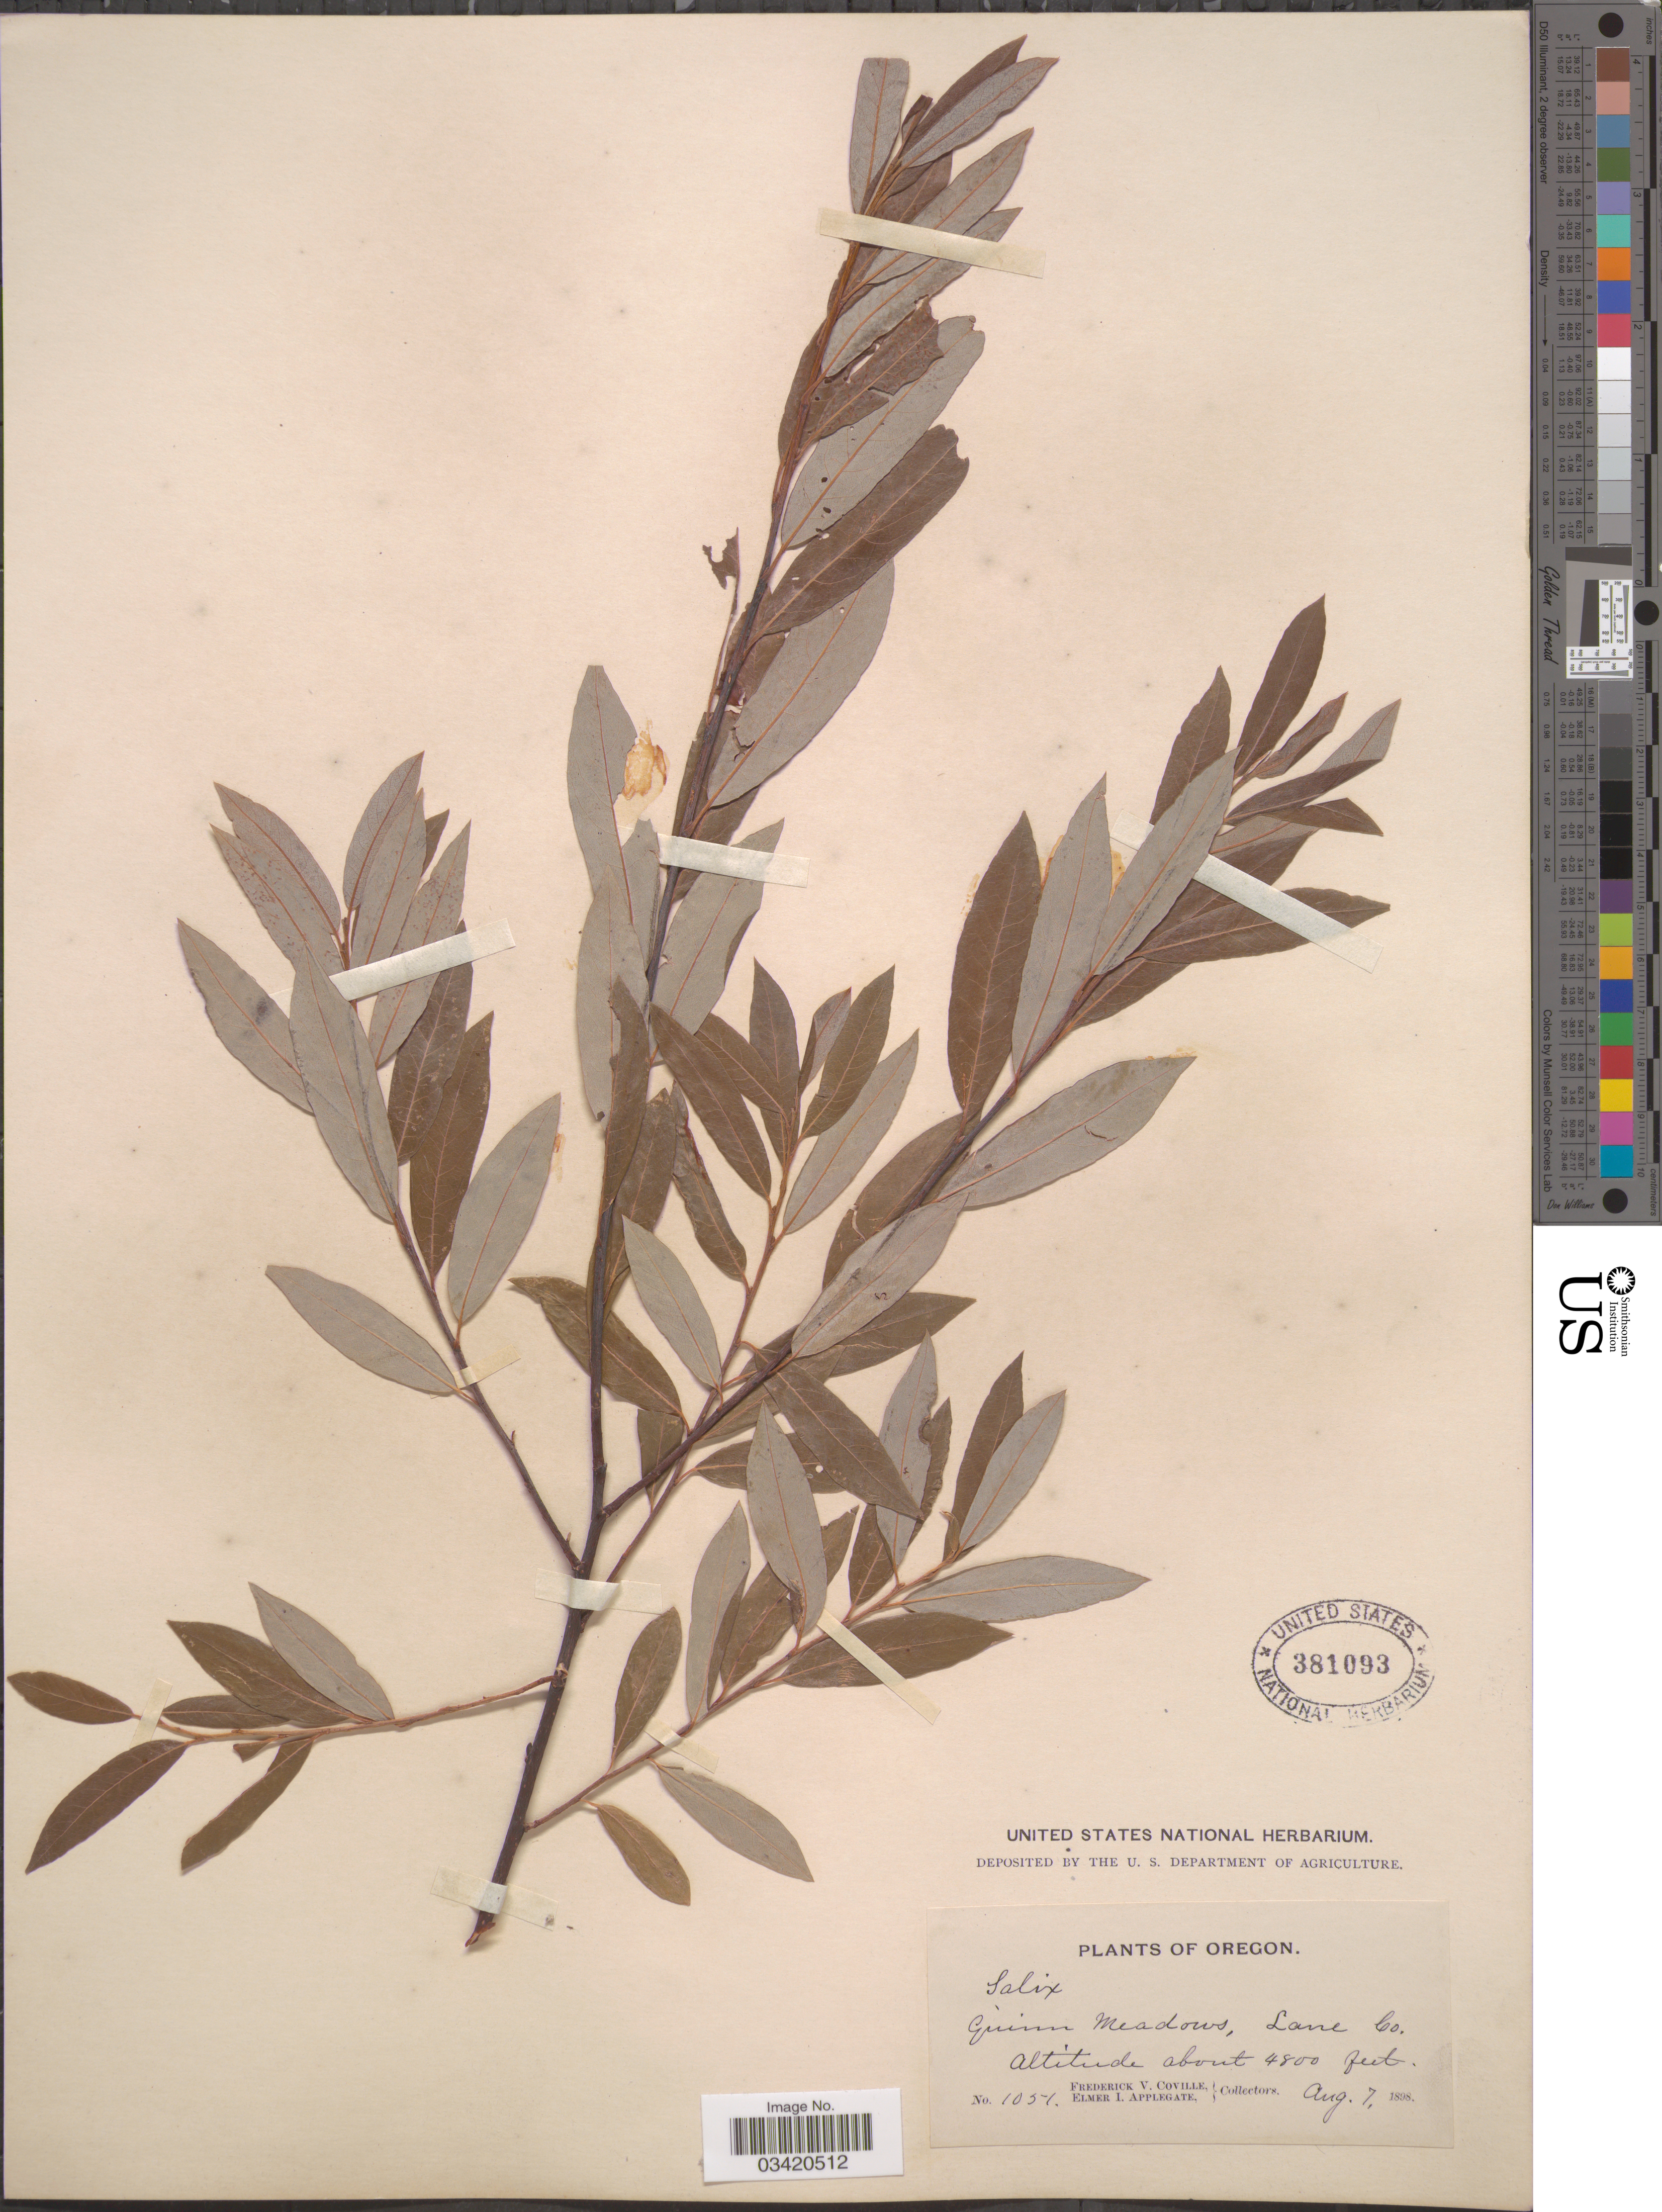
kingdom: Plantae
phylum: Tracheophyta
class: Magnoliopsida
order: Malpighiales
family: Salicaceae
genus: Salix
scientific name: Salix geyeriana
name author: Andersson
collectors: F. V. Coville & E. I. Applegate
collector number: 1051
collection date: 1898-08-07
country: United States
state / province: Oregon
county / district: Lane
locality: Quinn Meadows, Lane Co.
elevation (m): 1463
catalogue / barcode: US 381093